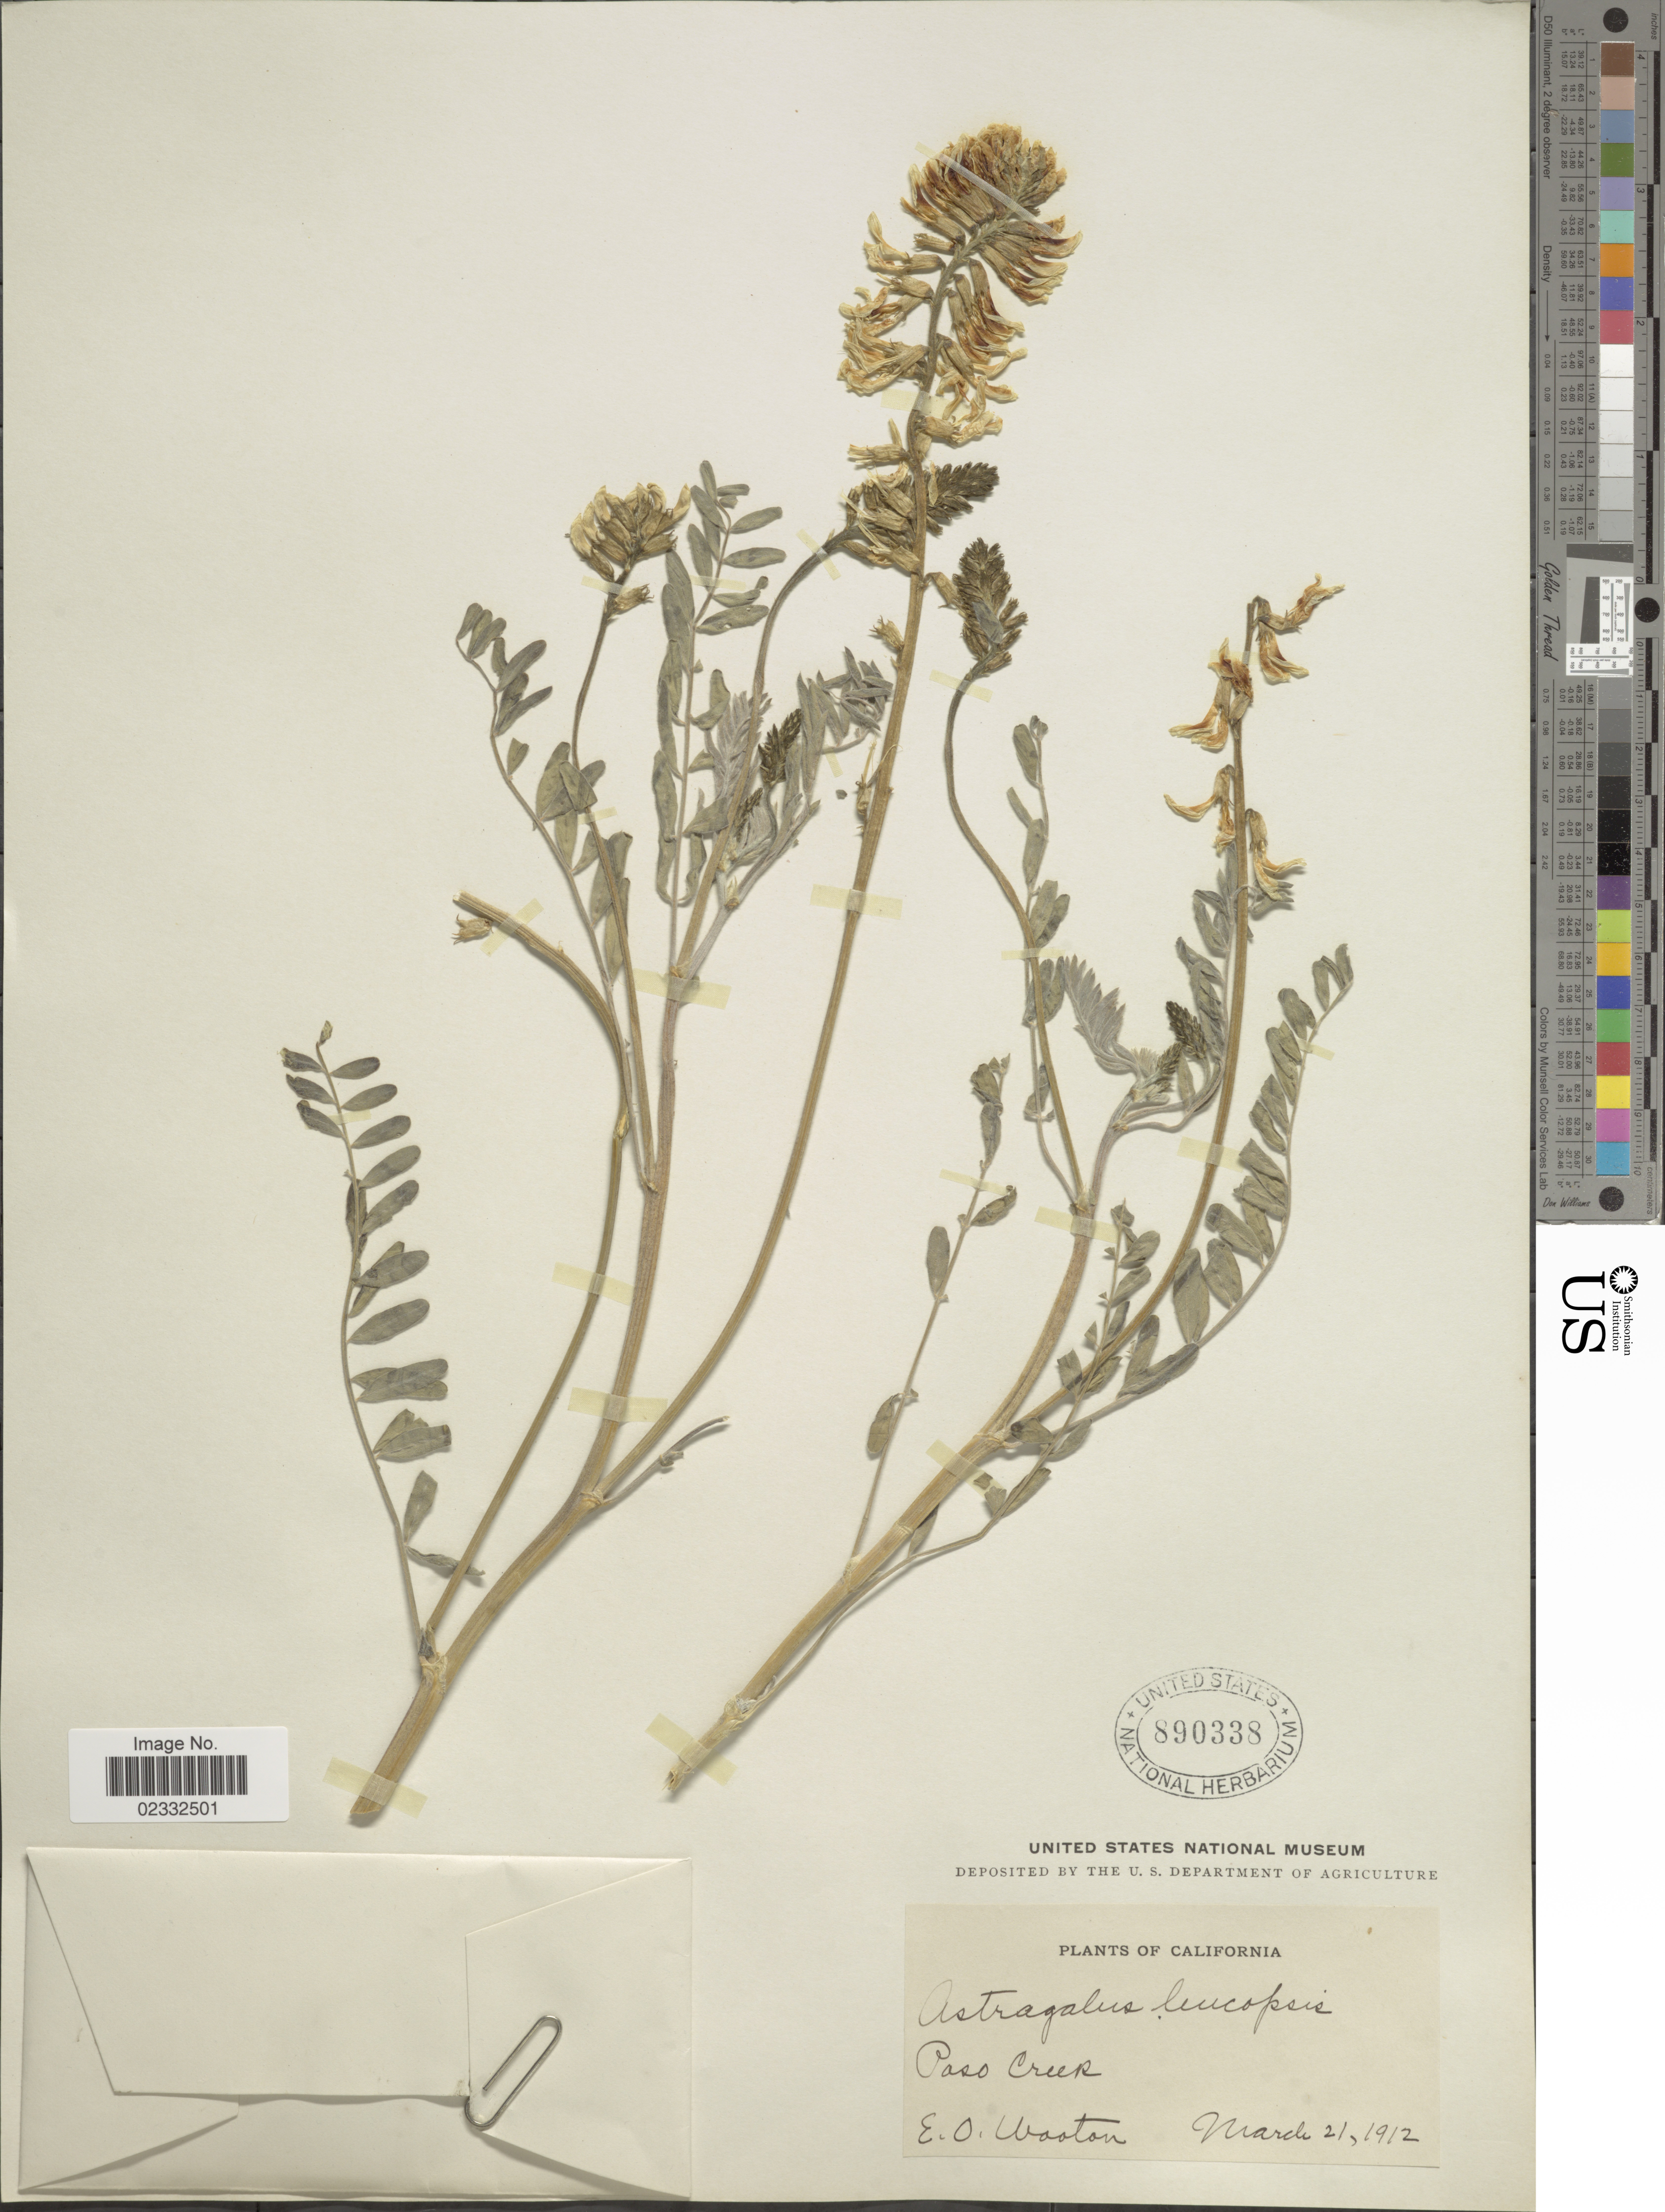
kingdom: Plantae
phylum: Tracheophyta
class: Magnoliopsida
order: Fabales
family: Fabaceae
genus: Astragalus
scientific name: Astragalus leucopsis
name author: (Torr.) Torr.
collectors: E. O. Wooton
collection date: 1912-03-21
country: United States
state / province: California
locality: Paso Creek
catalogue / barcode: US 890338